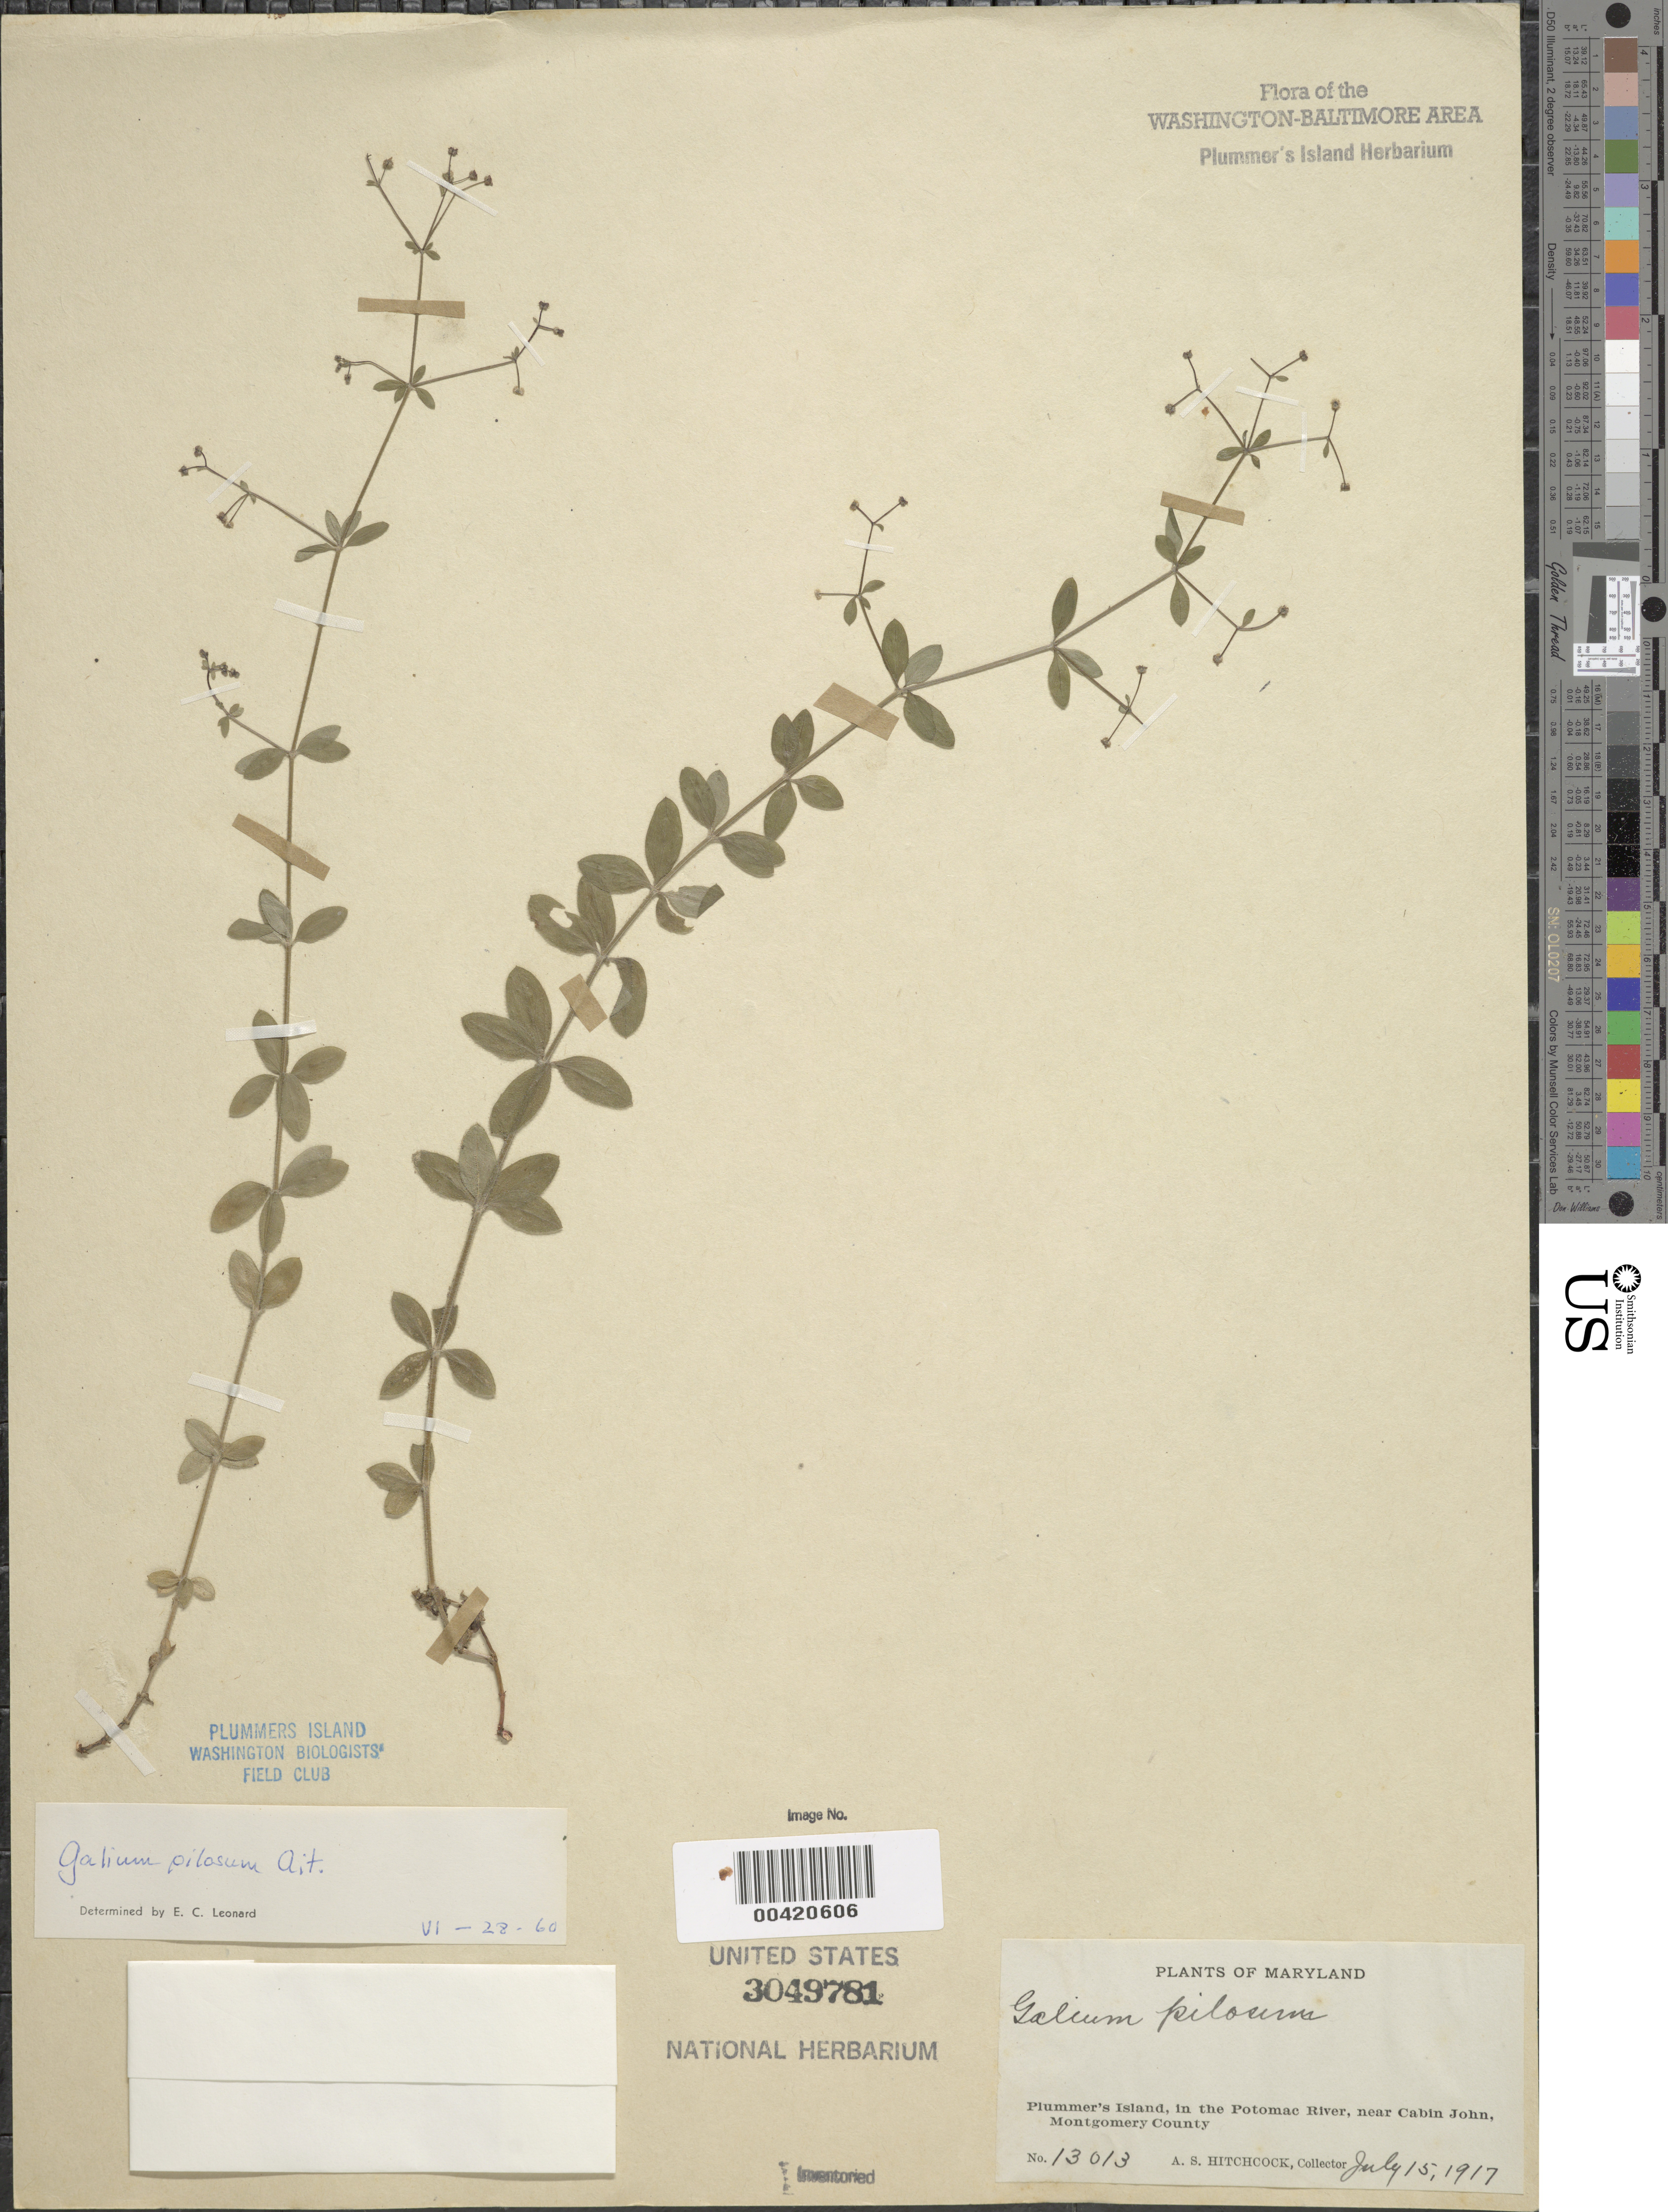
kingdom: Plantae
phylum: Tracheophyta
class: Magnoliopsida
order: Gentianales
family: Rubiaceae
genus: Galium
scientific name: Galium pilosum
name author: Aiton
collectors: A. S. Hitchcock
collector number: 13013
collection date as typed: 15 Jul 1917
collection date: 1917-07-15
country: United States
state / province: Maryland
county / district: Montgomery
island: Plummers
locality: Plummer's Island C. & O. Canal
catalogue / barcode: US 3049781